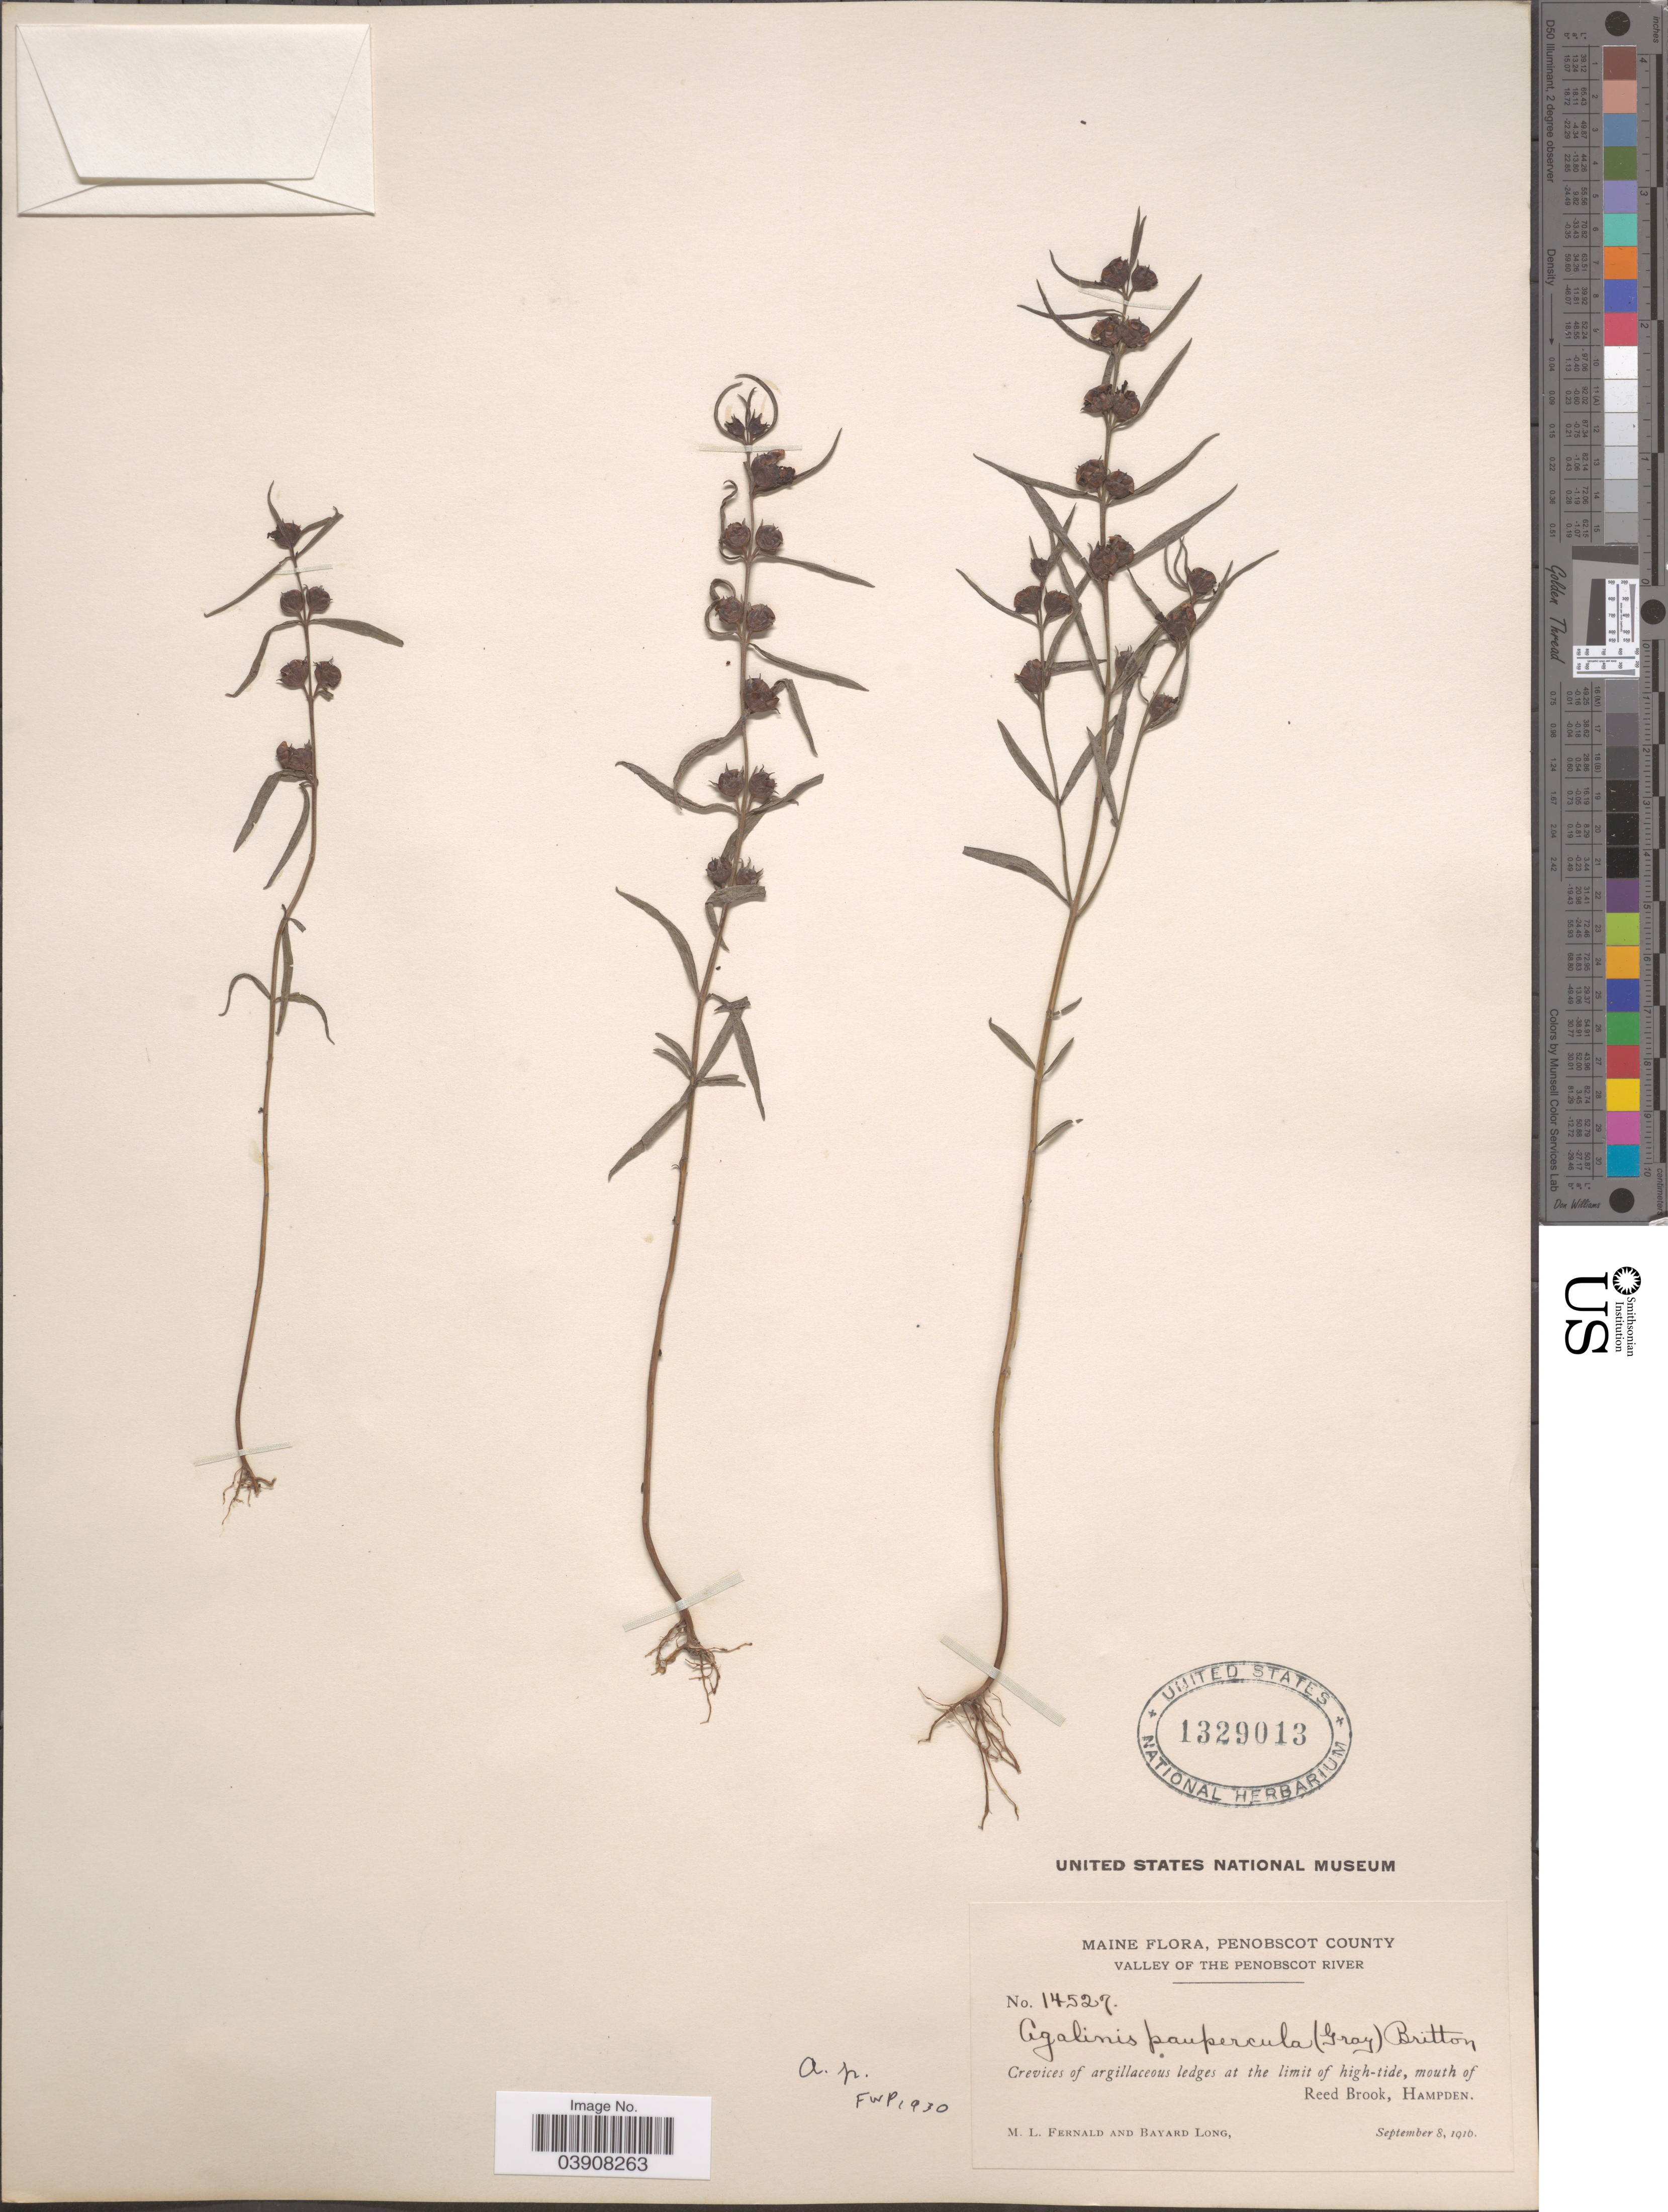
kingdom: Plantae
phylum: Tracheophyta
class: Magnoliopsida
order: Lamiales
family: Orobanchaceae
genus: Agalinis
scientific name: Agalinis paupercula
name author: (A. Gray) Britton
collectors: M. L. Fernald & B. Long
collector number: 14527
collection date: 1916-09-08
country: United States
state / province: Maine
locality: Penobscot County. Valley of the Penobscot River. Crevices of argillaceous ledges at the limit of high-tide, mouth of Reed Brook, Hampden.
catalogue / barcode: US 1329013